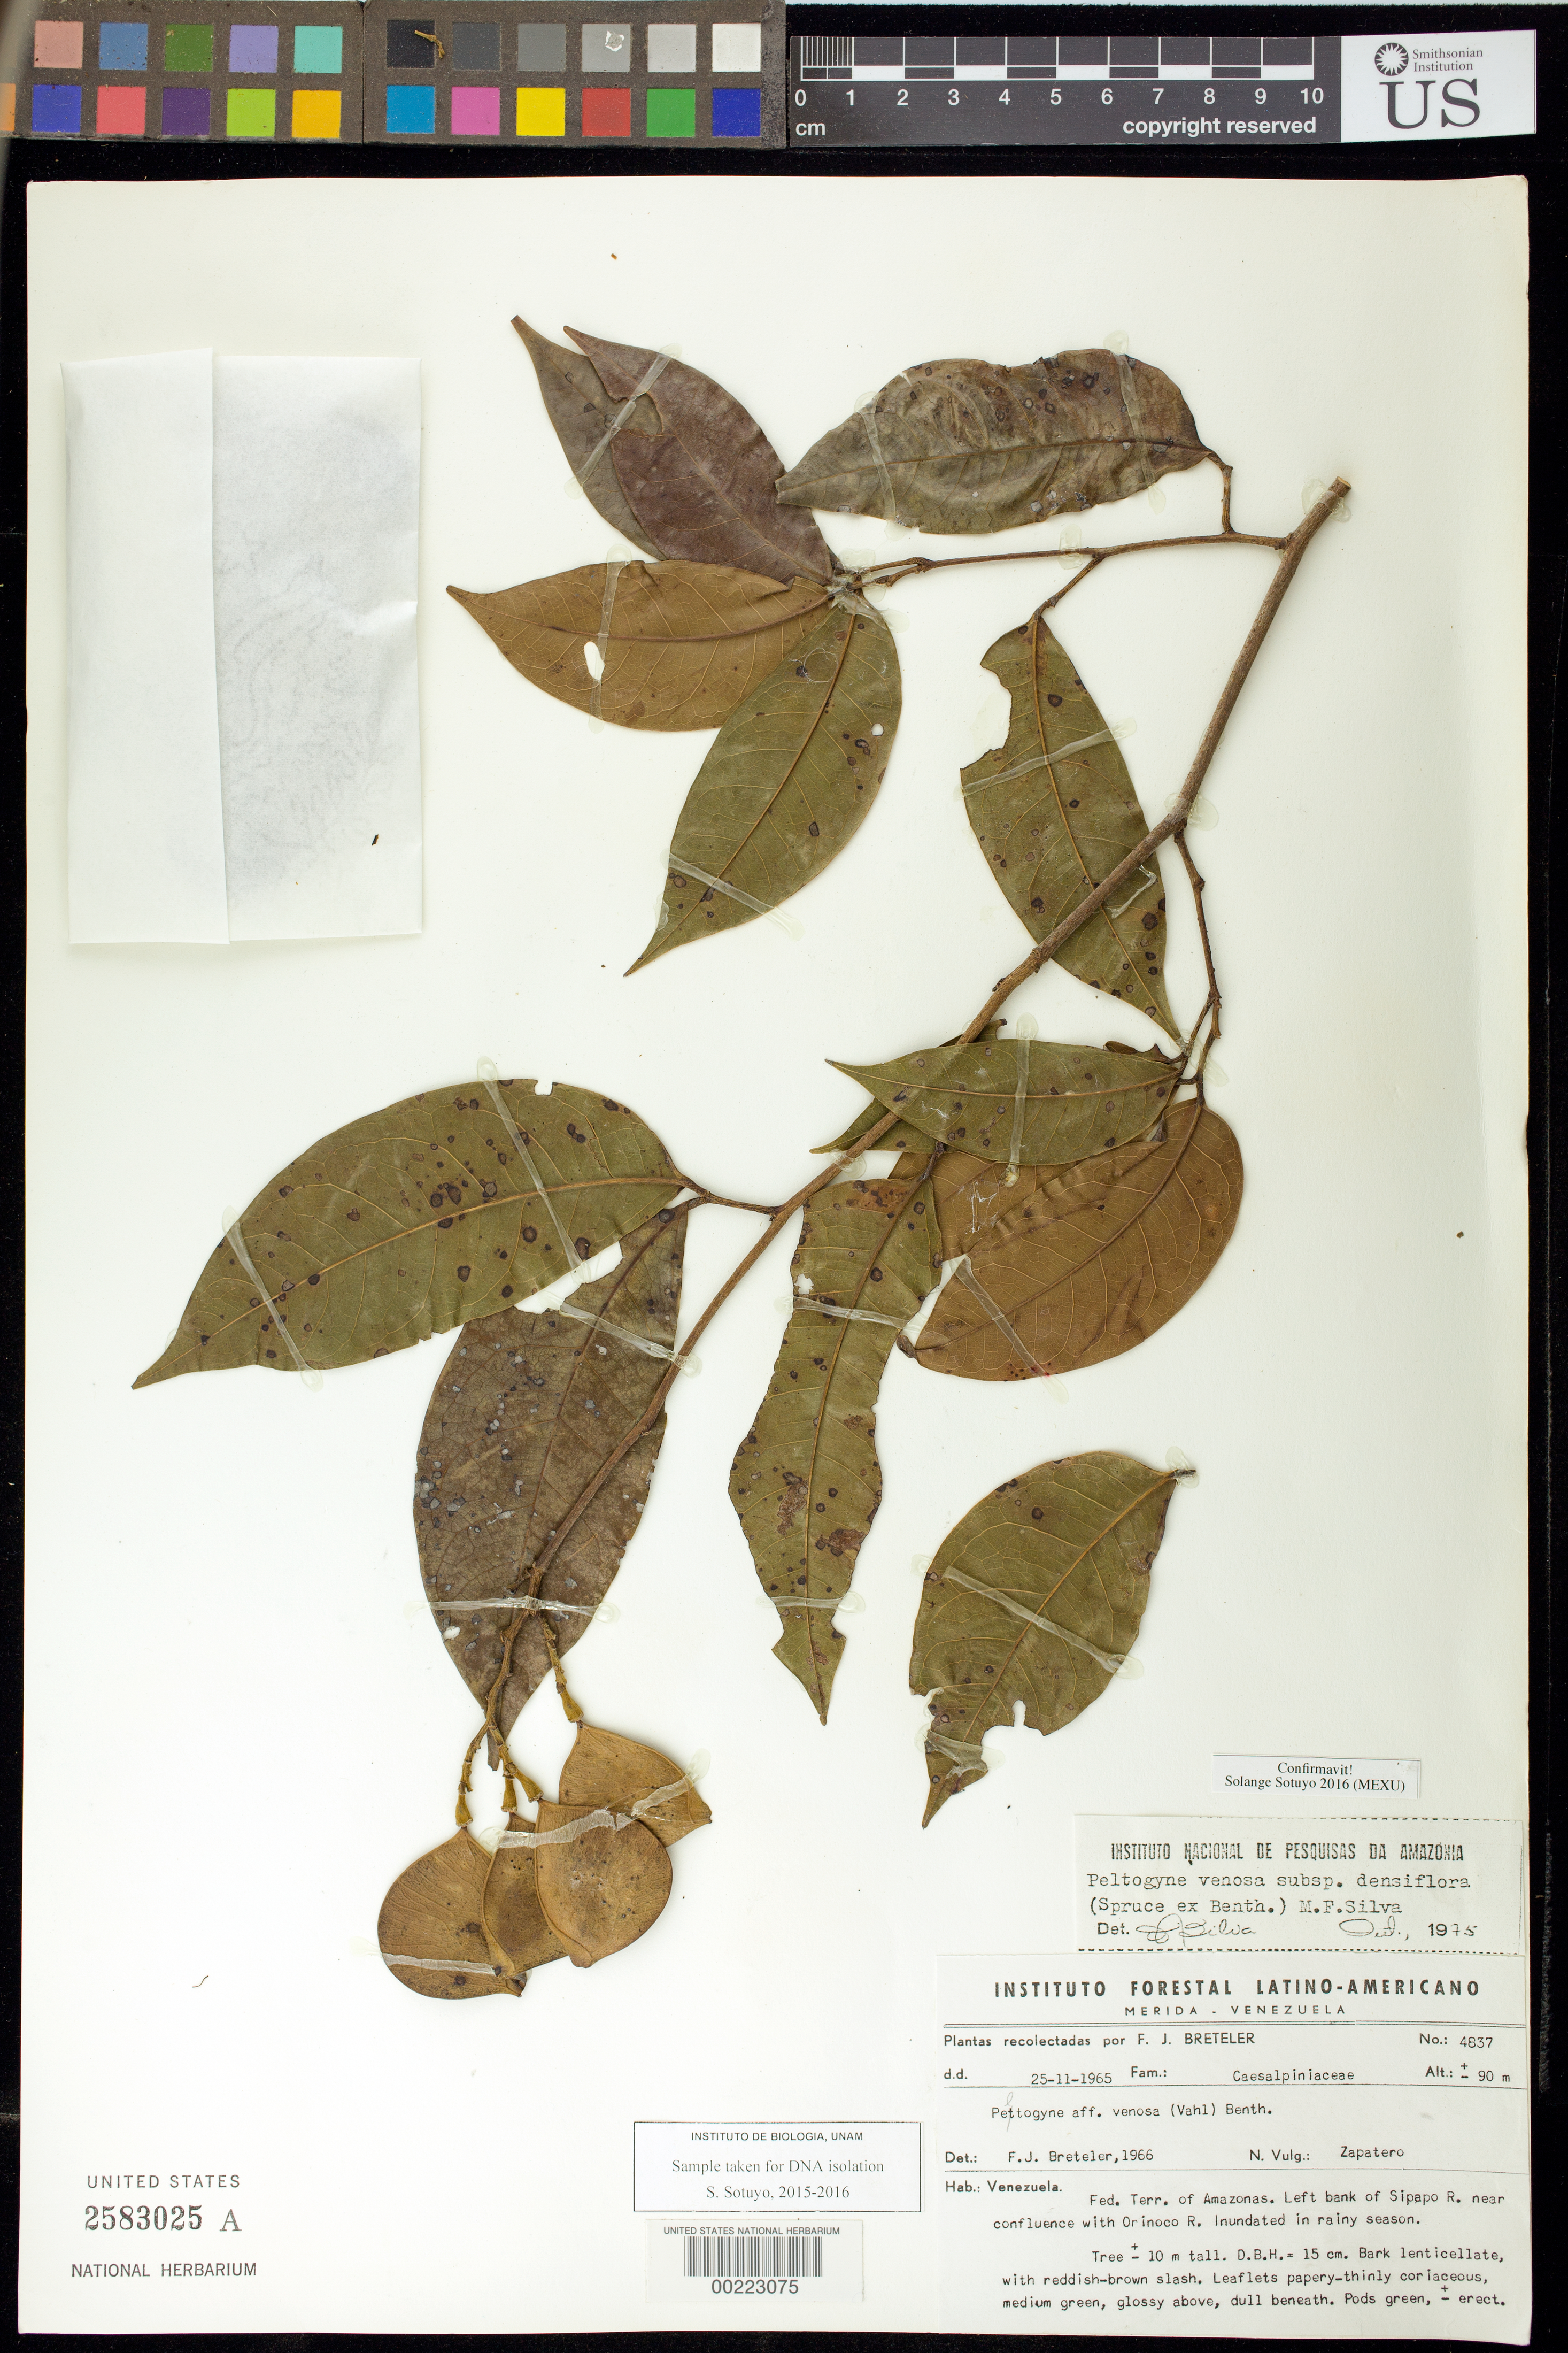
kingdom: Plantae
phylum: Tracheophyta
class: Magnoliopsida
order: Fabales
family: Fabaceae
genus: Peltogyne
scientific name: Peltogyne venosa subsp. densiflora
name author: (Spruce ex Benth.) M.F. Silva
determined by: Sotuyo, Solange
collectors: F. J. Breteler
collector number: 4837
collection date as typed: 25 Nov 1965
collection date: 1965-11-25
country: Venezuela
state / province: Amazonas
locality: Left bank of sipapo river near confluence with orinoco river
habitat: Inundated in rainy season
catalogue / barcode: US 2583025A